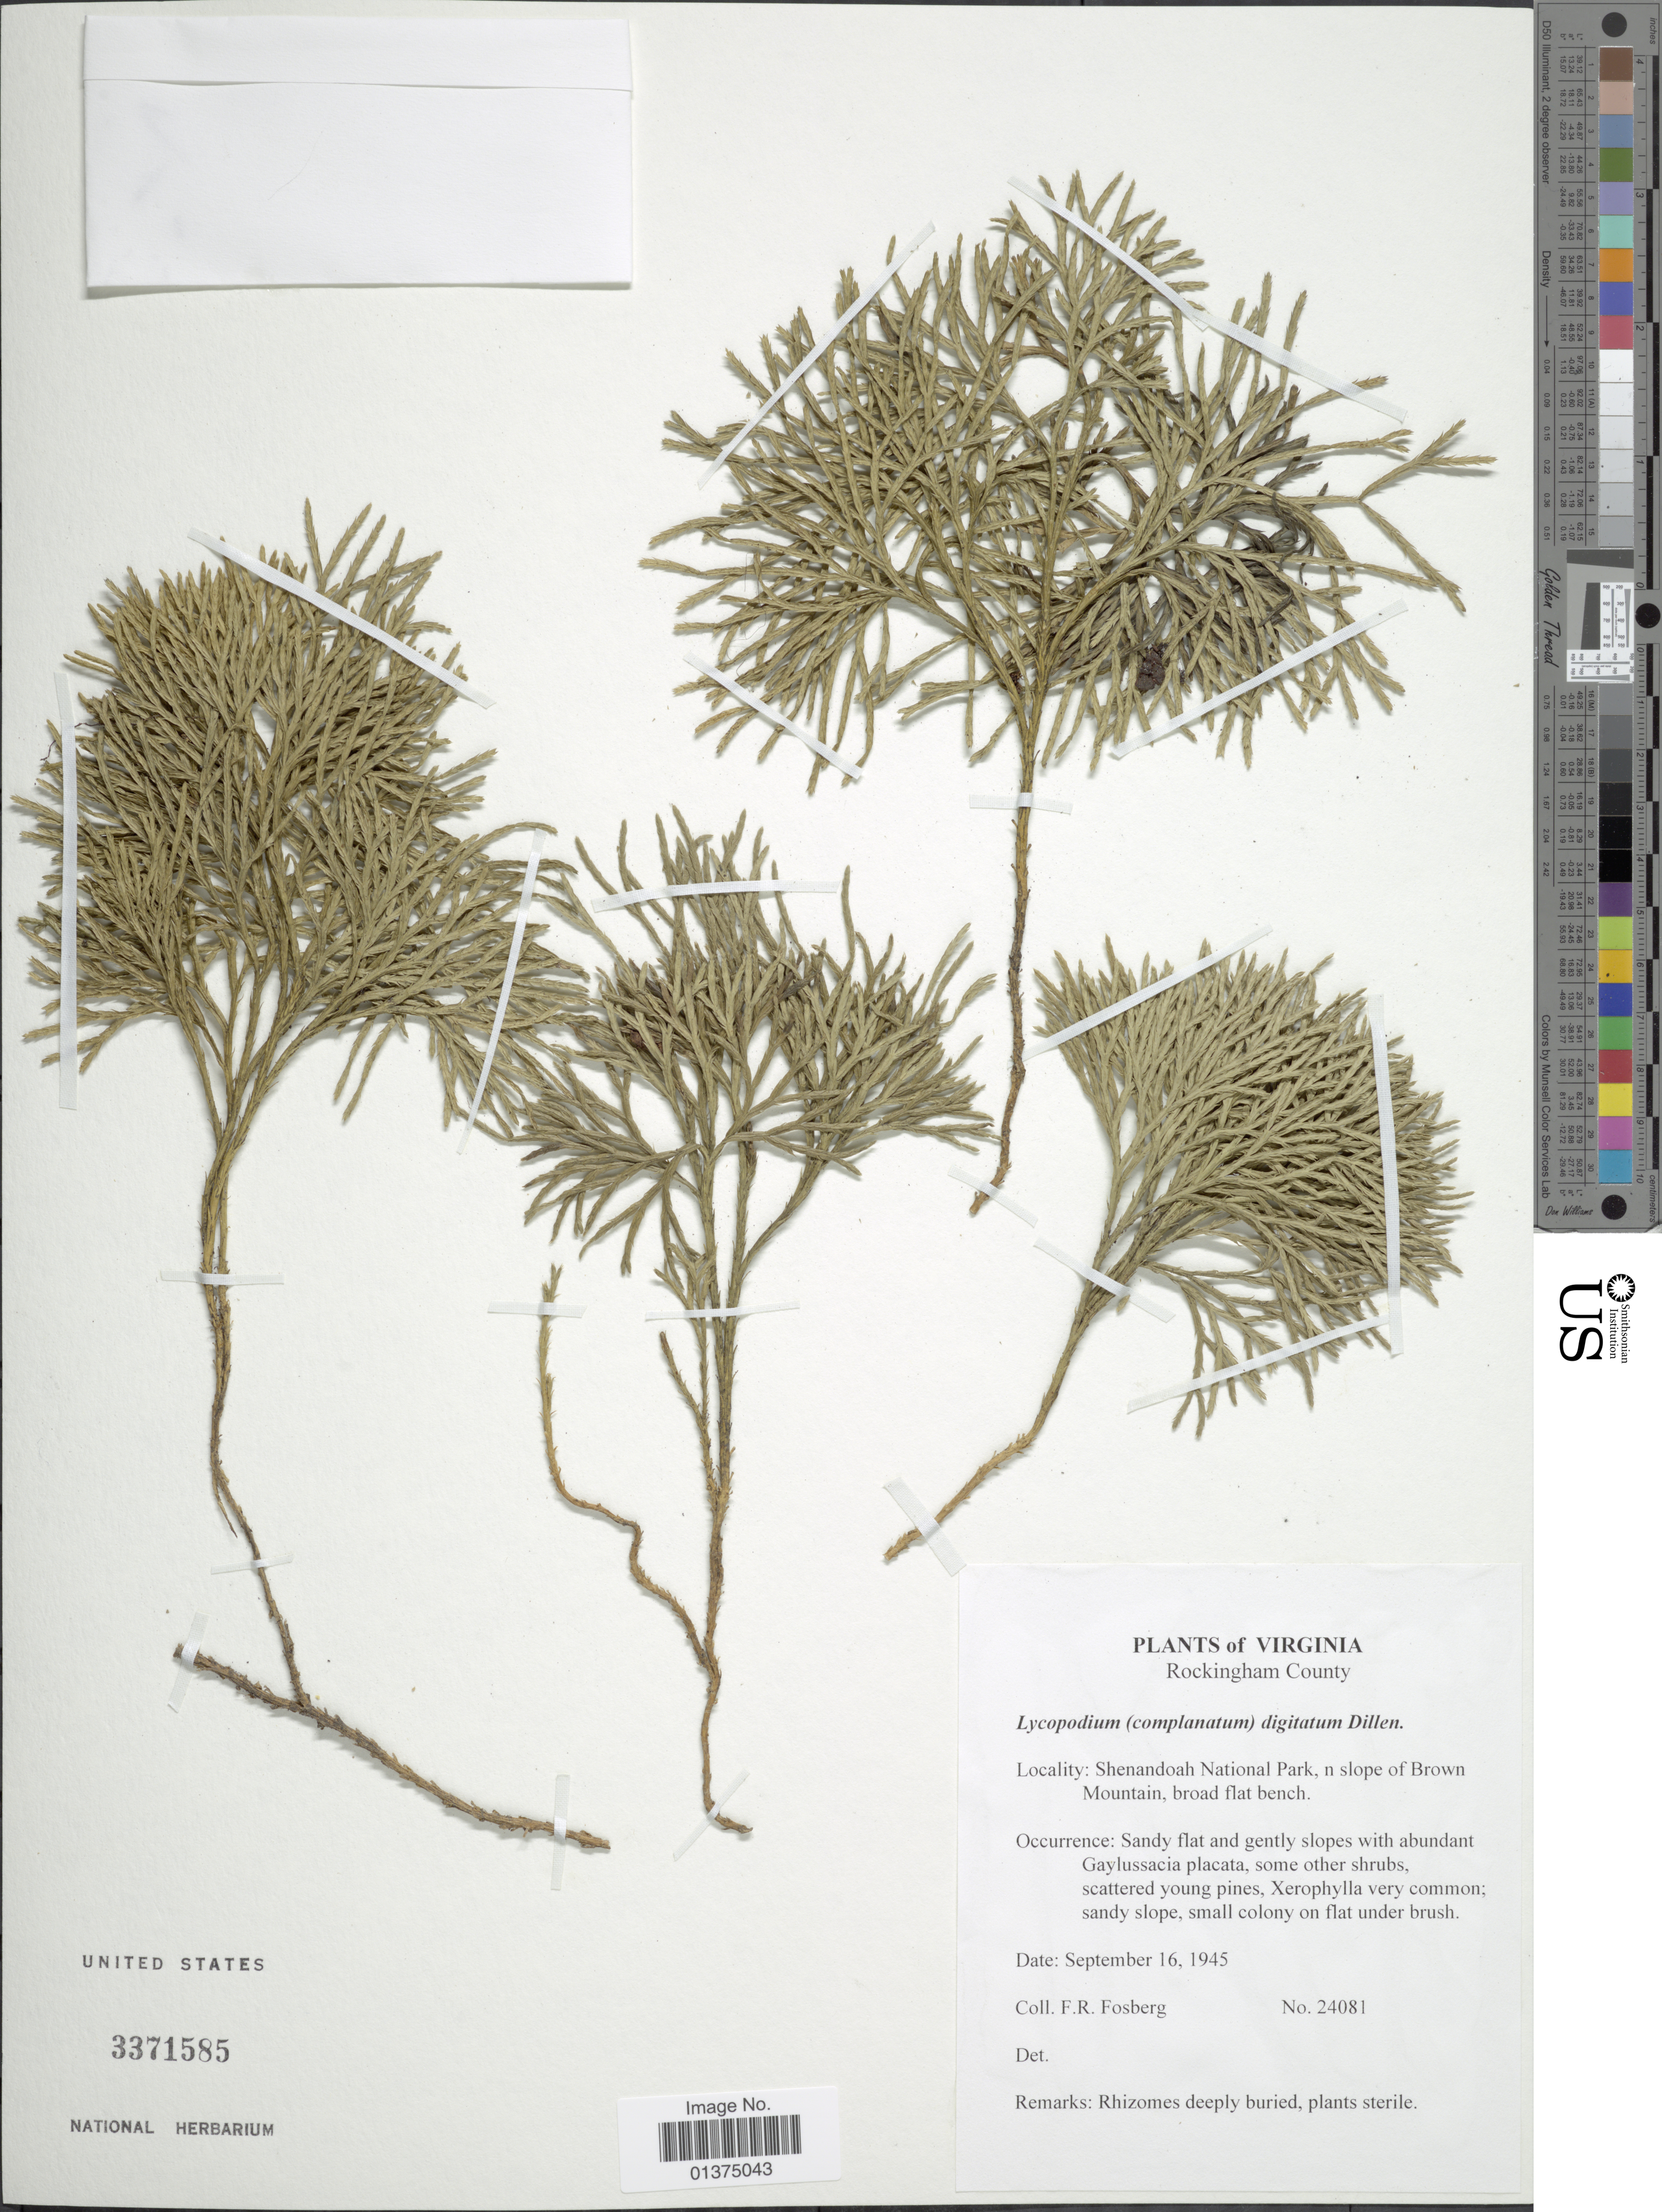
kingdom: Plantae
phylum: Tracheophyta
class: Lycopodiopsida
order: Lycopodiales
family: Lycopodiaceae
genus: Diphasiastrum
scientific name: Diphasiastrum complanatum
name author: (L.) Holub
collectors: F. R. Fosberg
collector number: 24081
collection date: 1945-09-16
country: United States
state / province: Virginia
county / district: Shenandoah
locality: Rockingham County, Shenandoah National Park, n slope of Brown Mountain, broad flat bench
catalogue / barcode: US 3371585